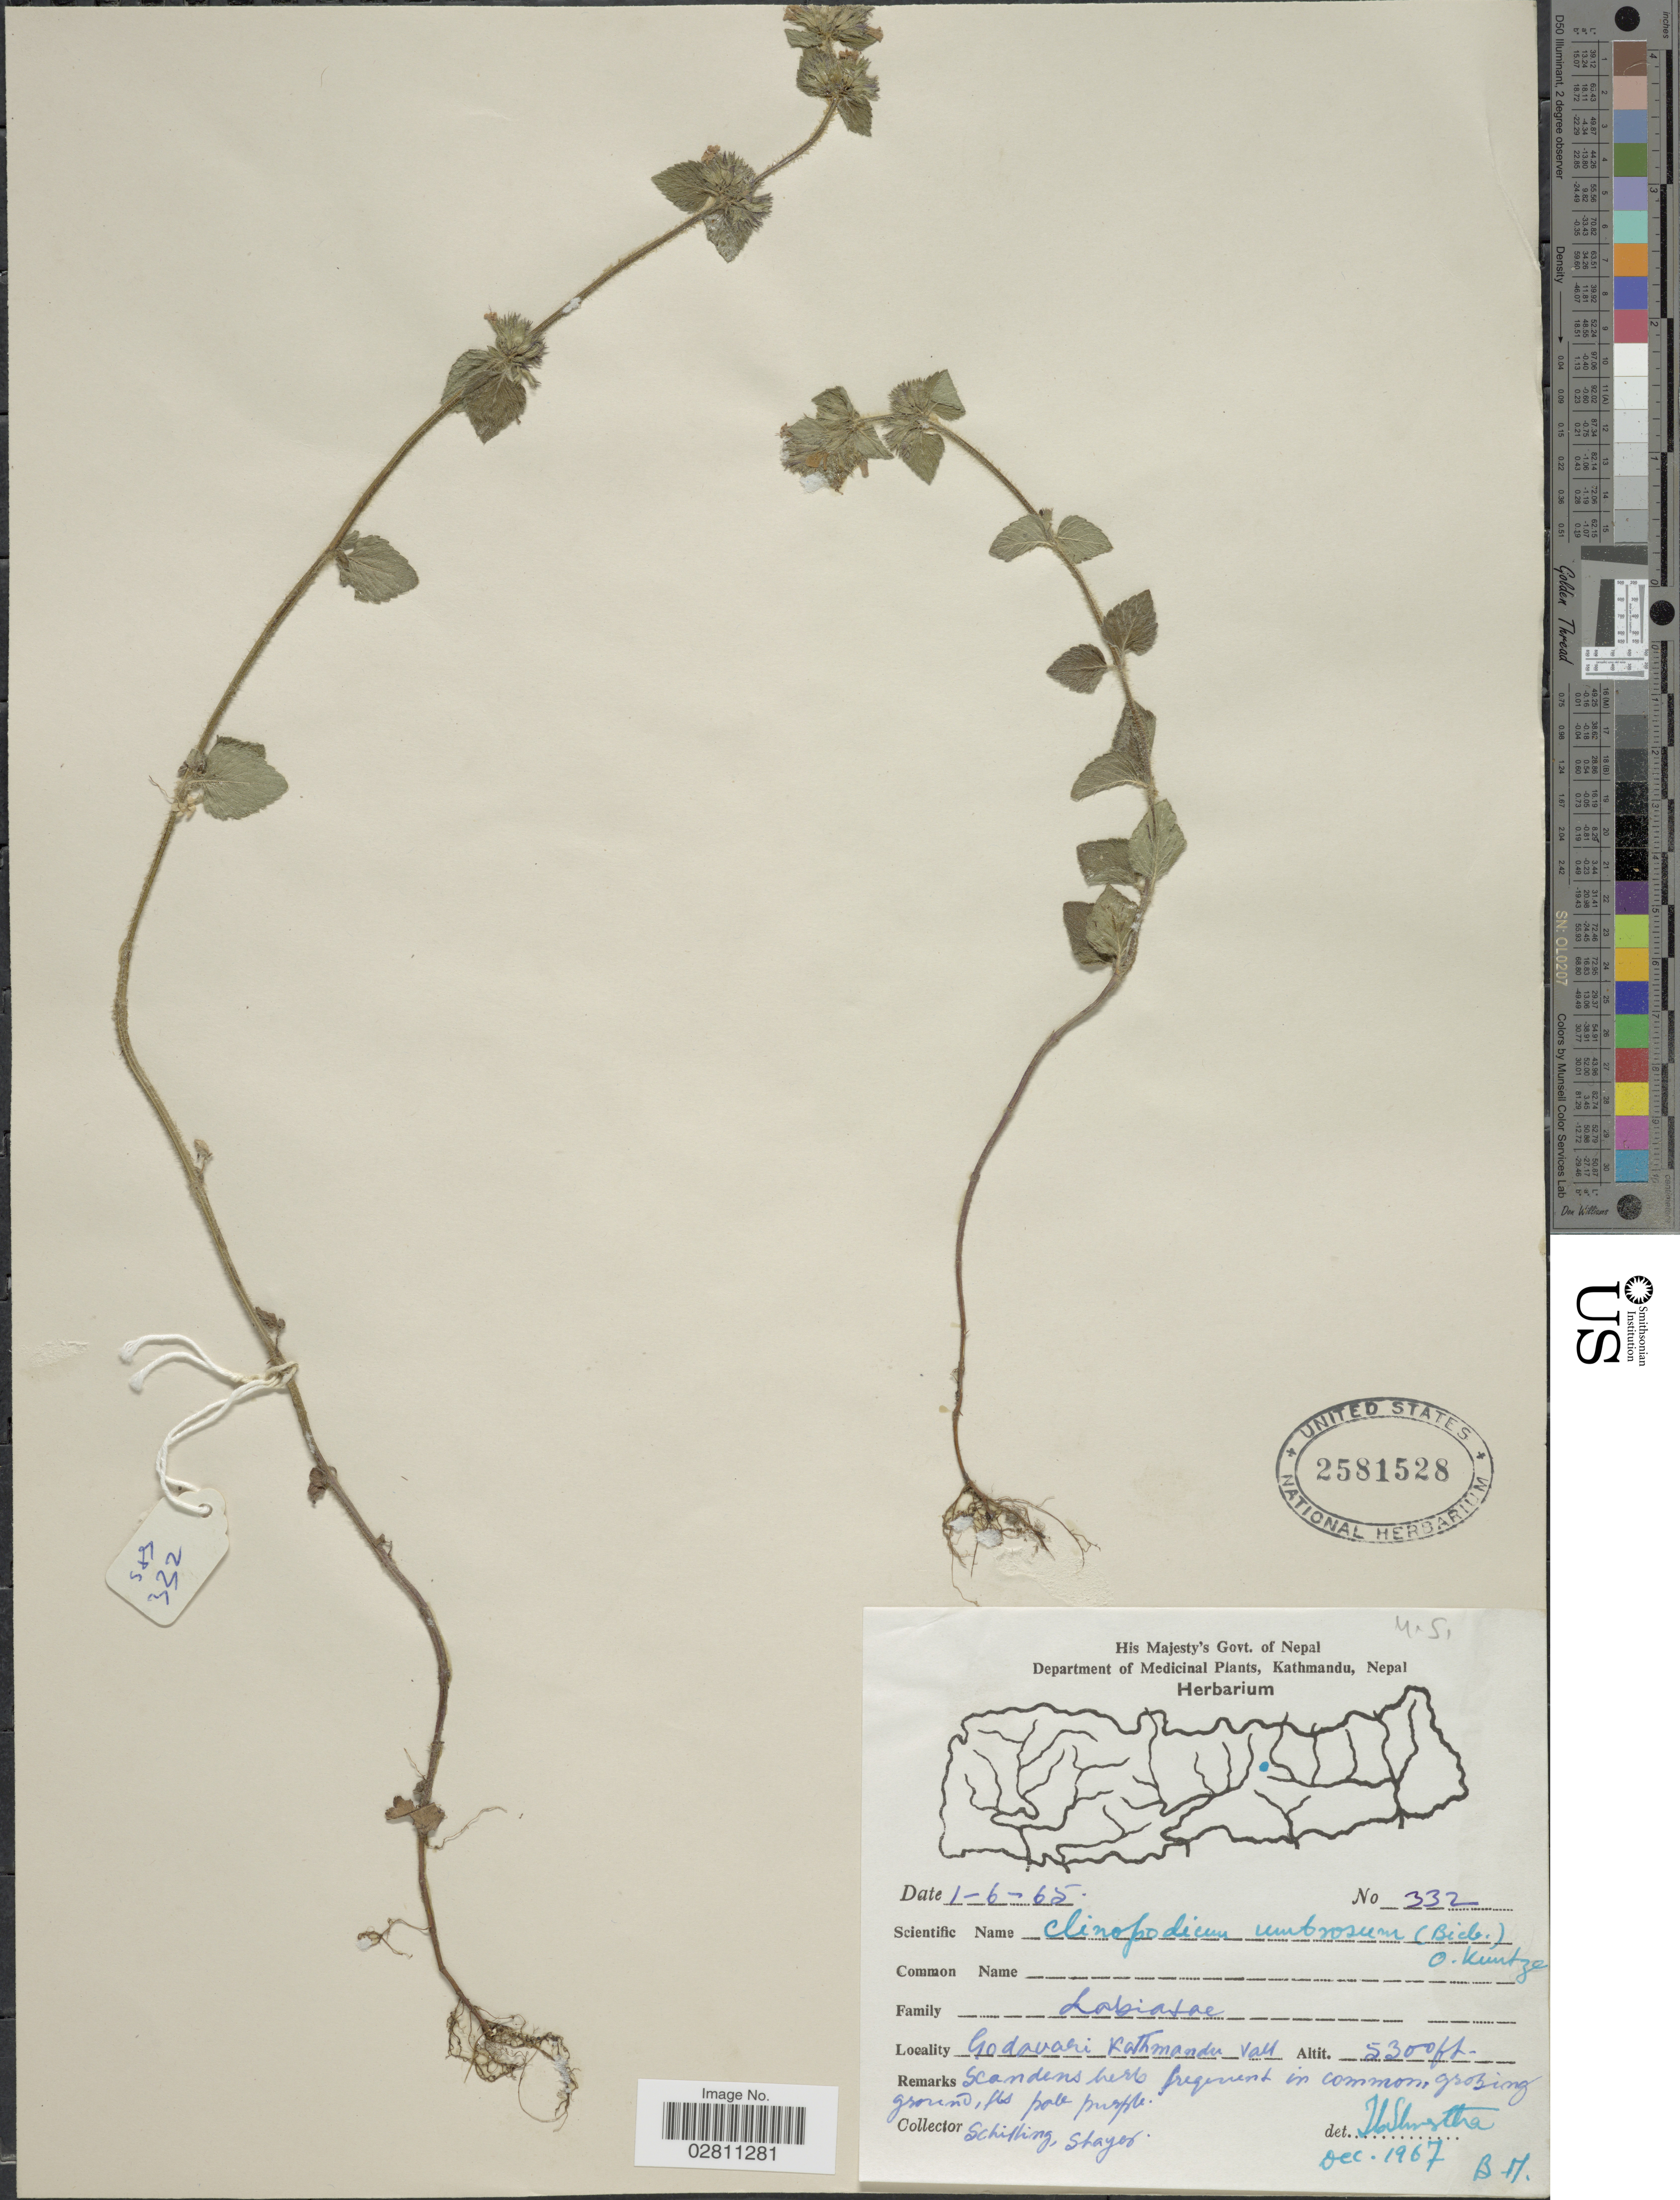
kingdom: Plantae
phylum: Tracheophyta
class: Magnoliopsida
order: Lamiales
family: Lamiaceae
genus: Clinopodium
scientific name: Clinopodium umbrosum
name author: (M. Bieb.) C. Koch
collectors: Schilling, -- & Collector illegible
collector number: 332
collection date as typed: Transcribed d/m/y: 1/6/65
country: Nepal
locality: Godavari Kathmandu Vall.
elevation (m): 1615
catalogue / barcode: US 2581528